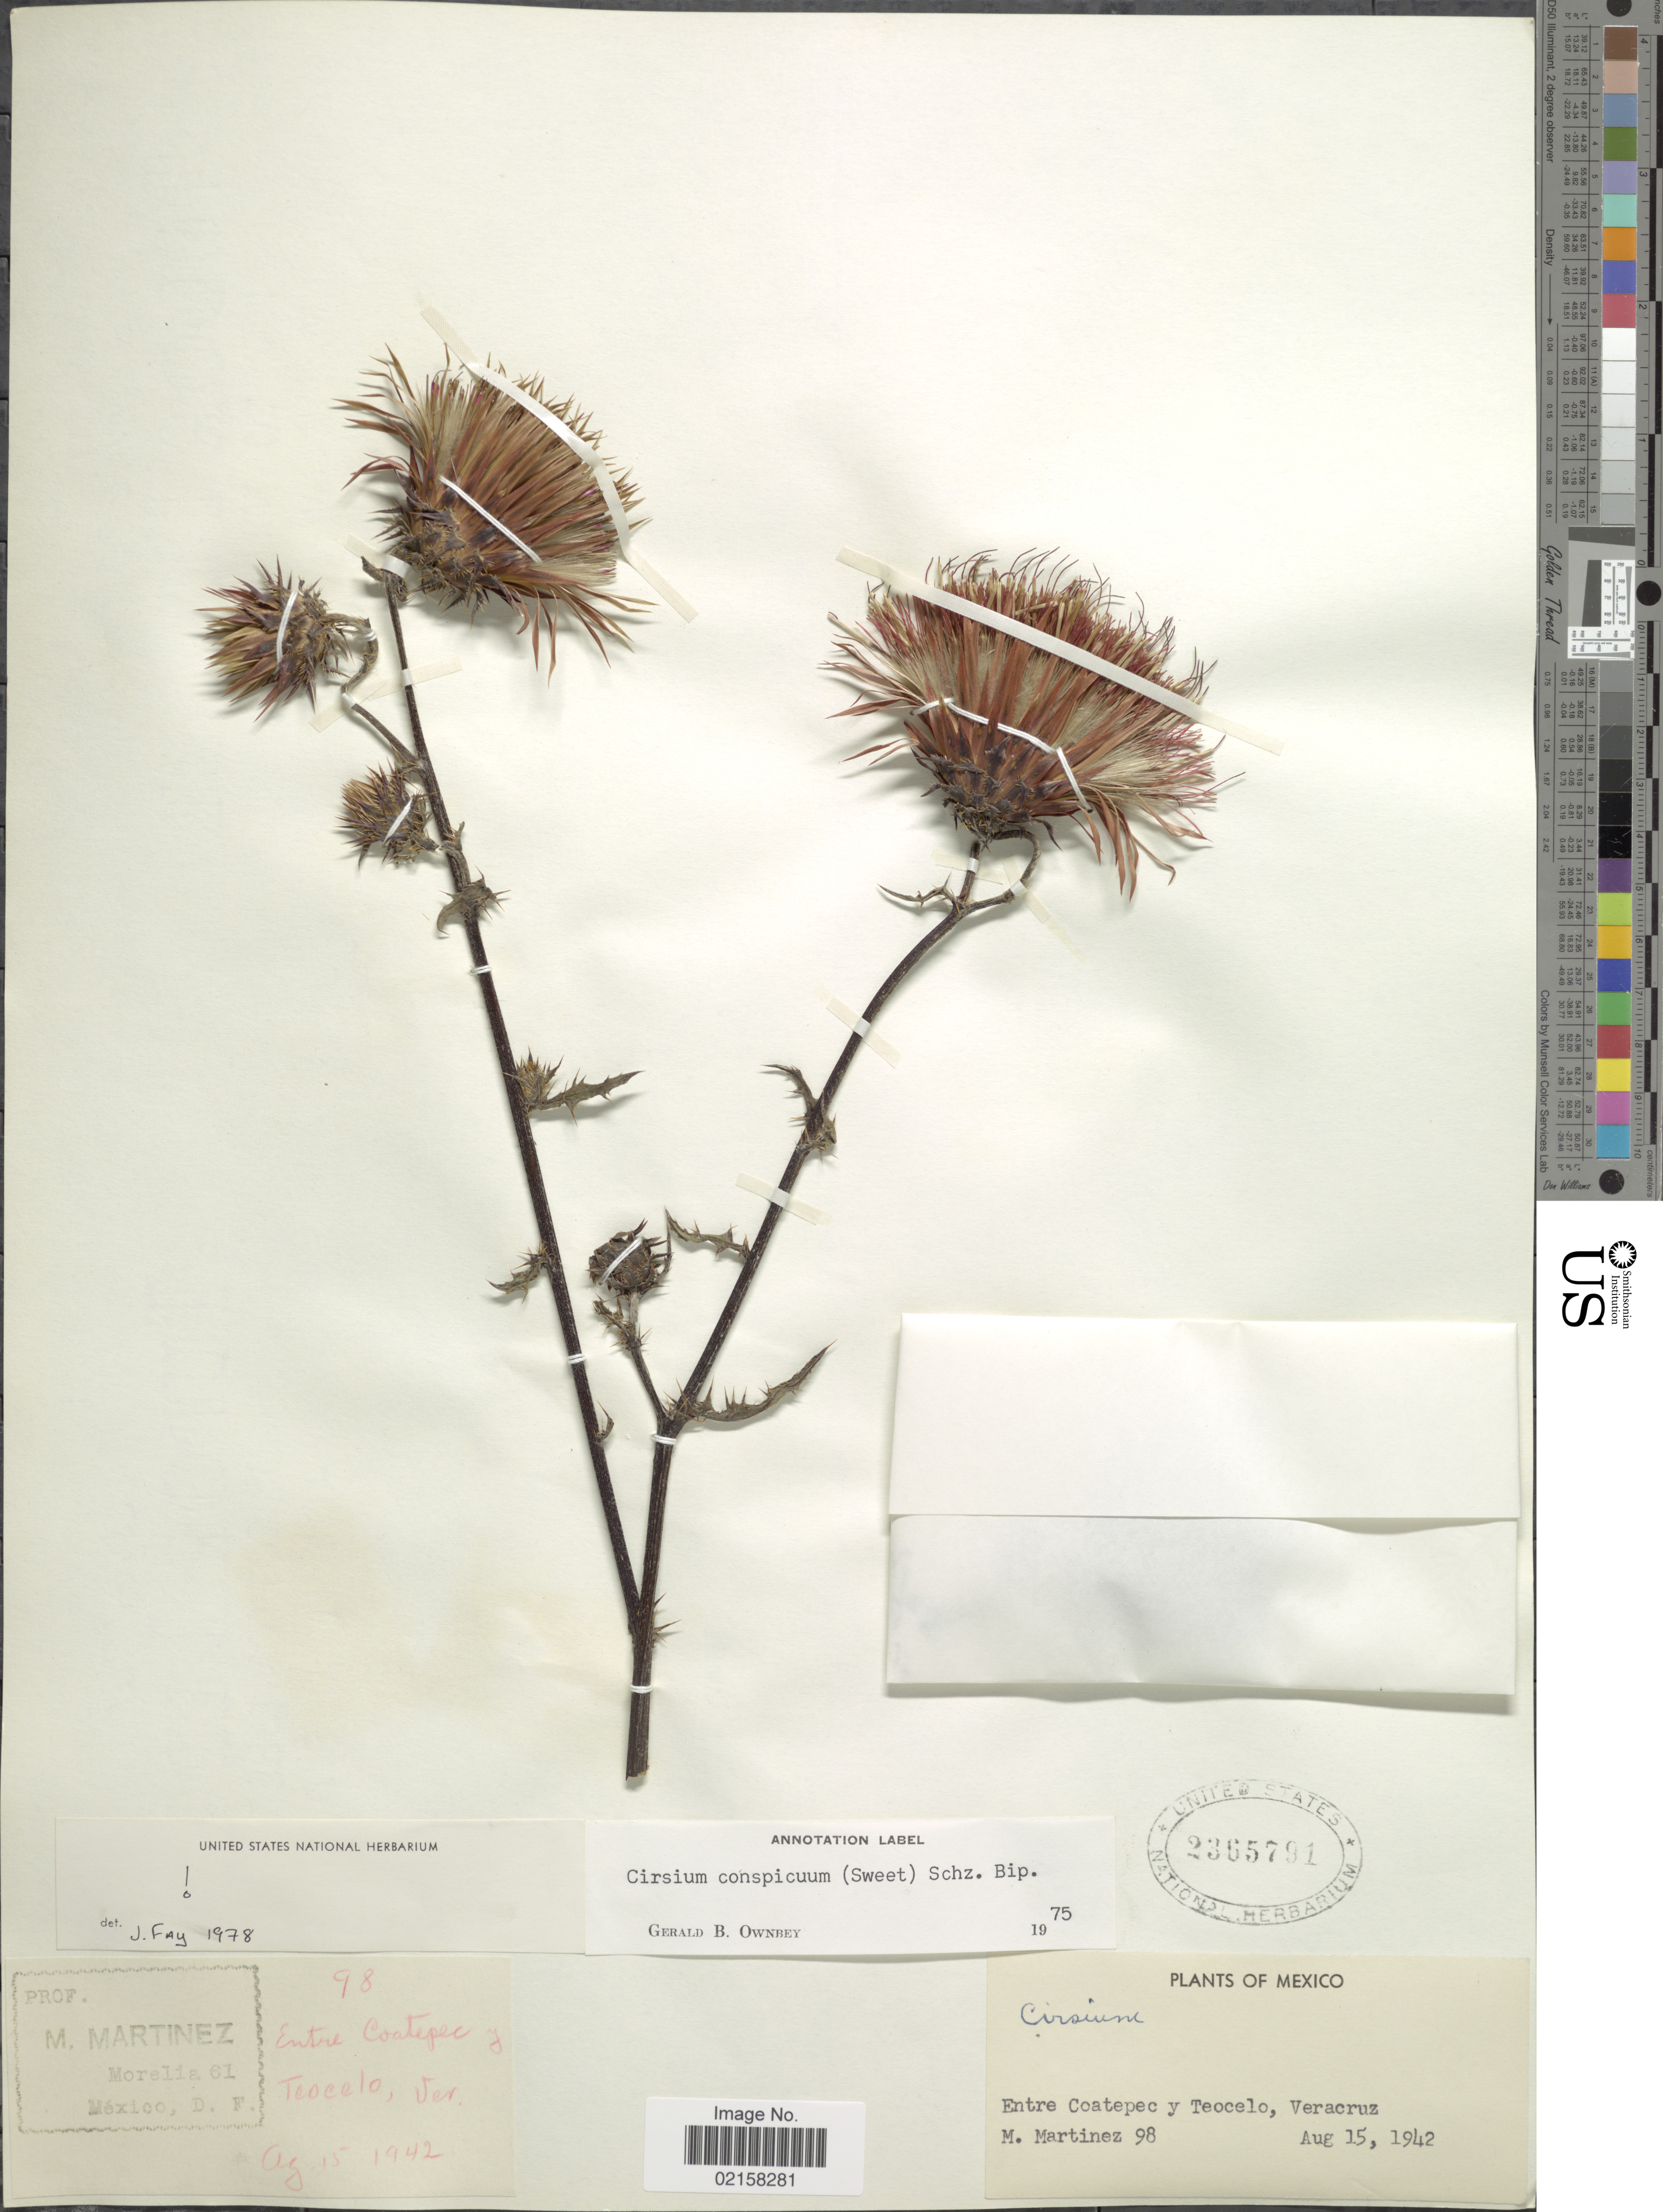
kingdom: Plantae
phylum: Tracheophyta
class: Magnoliopsida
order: Asterales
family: Asteraceae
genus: Cirsium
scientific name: Cirsium conspicuum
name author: (G. Don) Sch. Bip.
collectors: M. Martinez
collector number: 98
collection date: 1942-08-15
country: Mexico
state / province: Veracruz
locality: Entre Coatepec y Teocelo, Veracruz.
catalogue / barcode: US 2365791